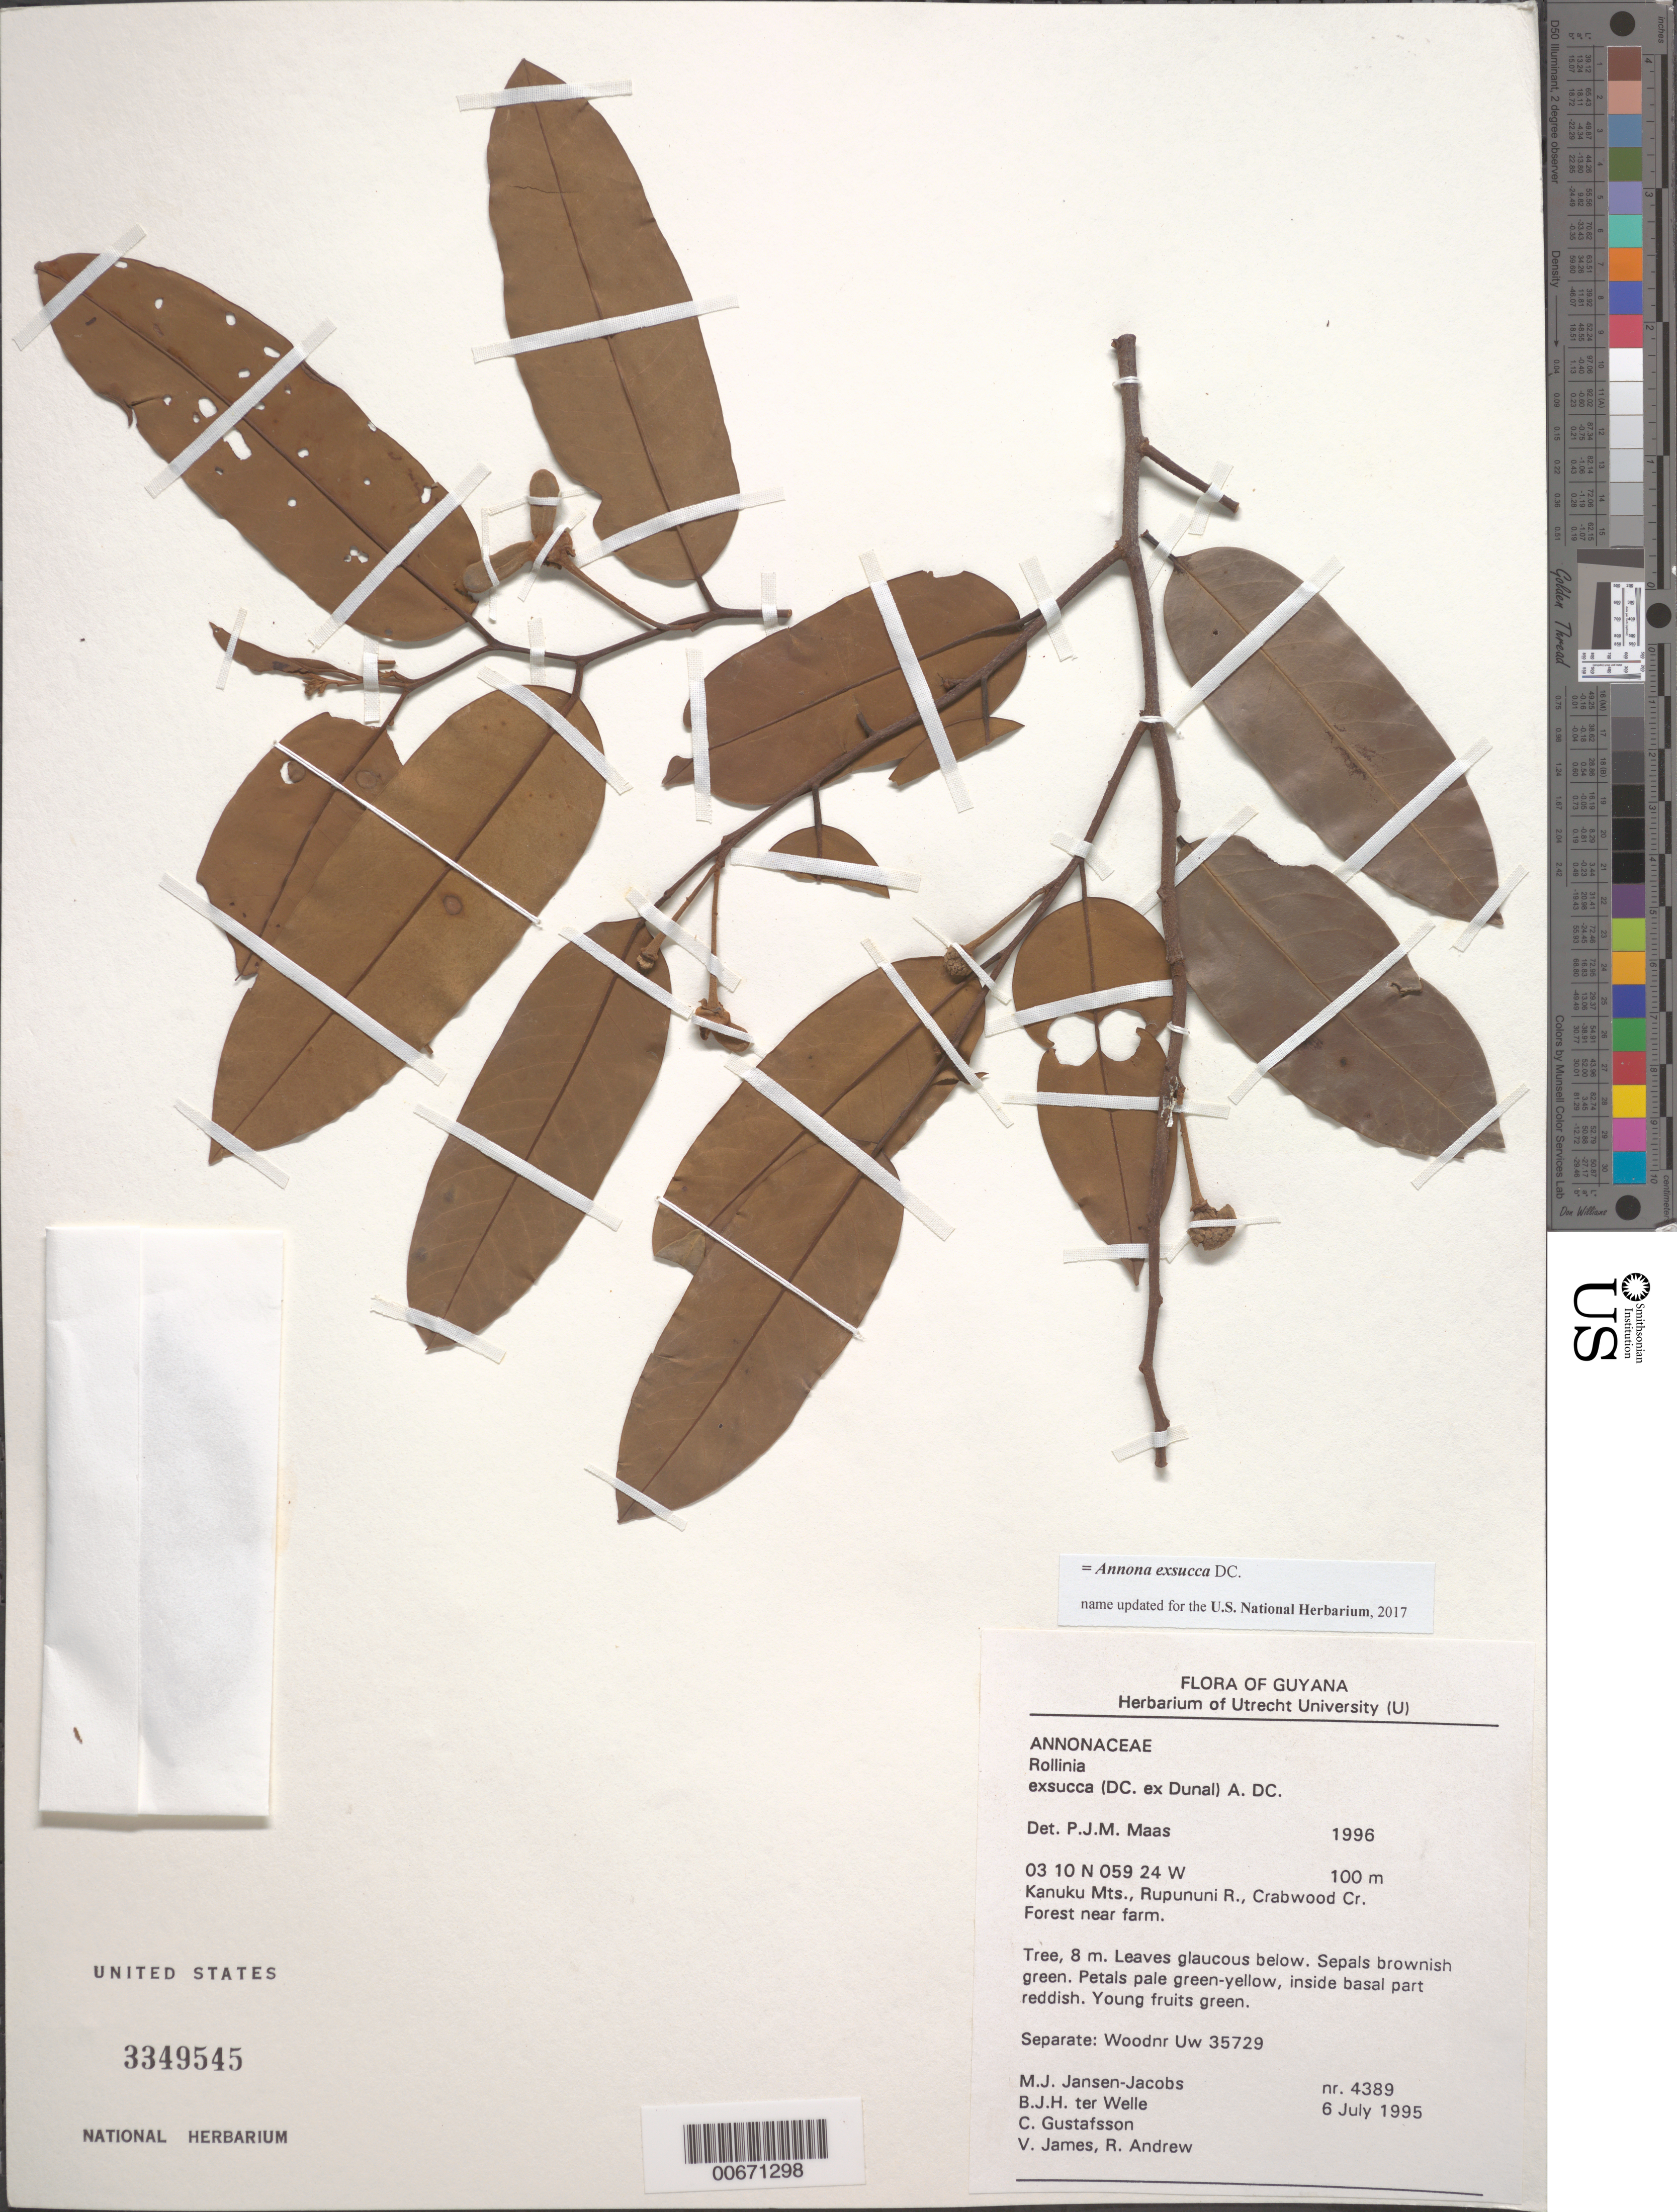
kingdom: Plantae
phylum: Tracheophyta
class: Magnoliopsida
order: Magnoliales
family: Annonaceae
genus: Annona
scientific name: Annona exsucca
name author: DC. ex Dunal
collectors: M. J. Jansen-Jacobs, B. Welle, C. G. Gustafsson, V. James & R. Andrew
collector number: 4389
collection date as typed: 6-Jul-95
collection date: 1995-07-06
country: Guyana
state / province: U. Takutu-U. Essequibo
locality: Crabwood Creek, Rupununi River, Kanuku Mts.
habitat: Forest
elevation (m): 100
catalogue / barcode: US 3349545